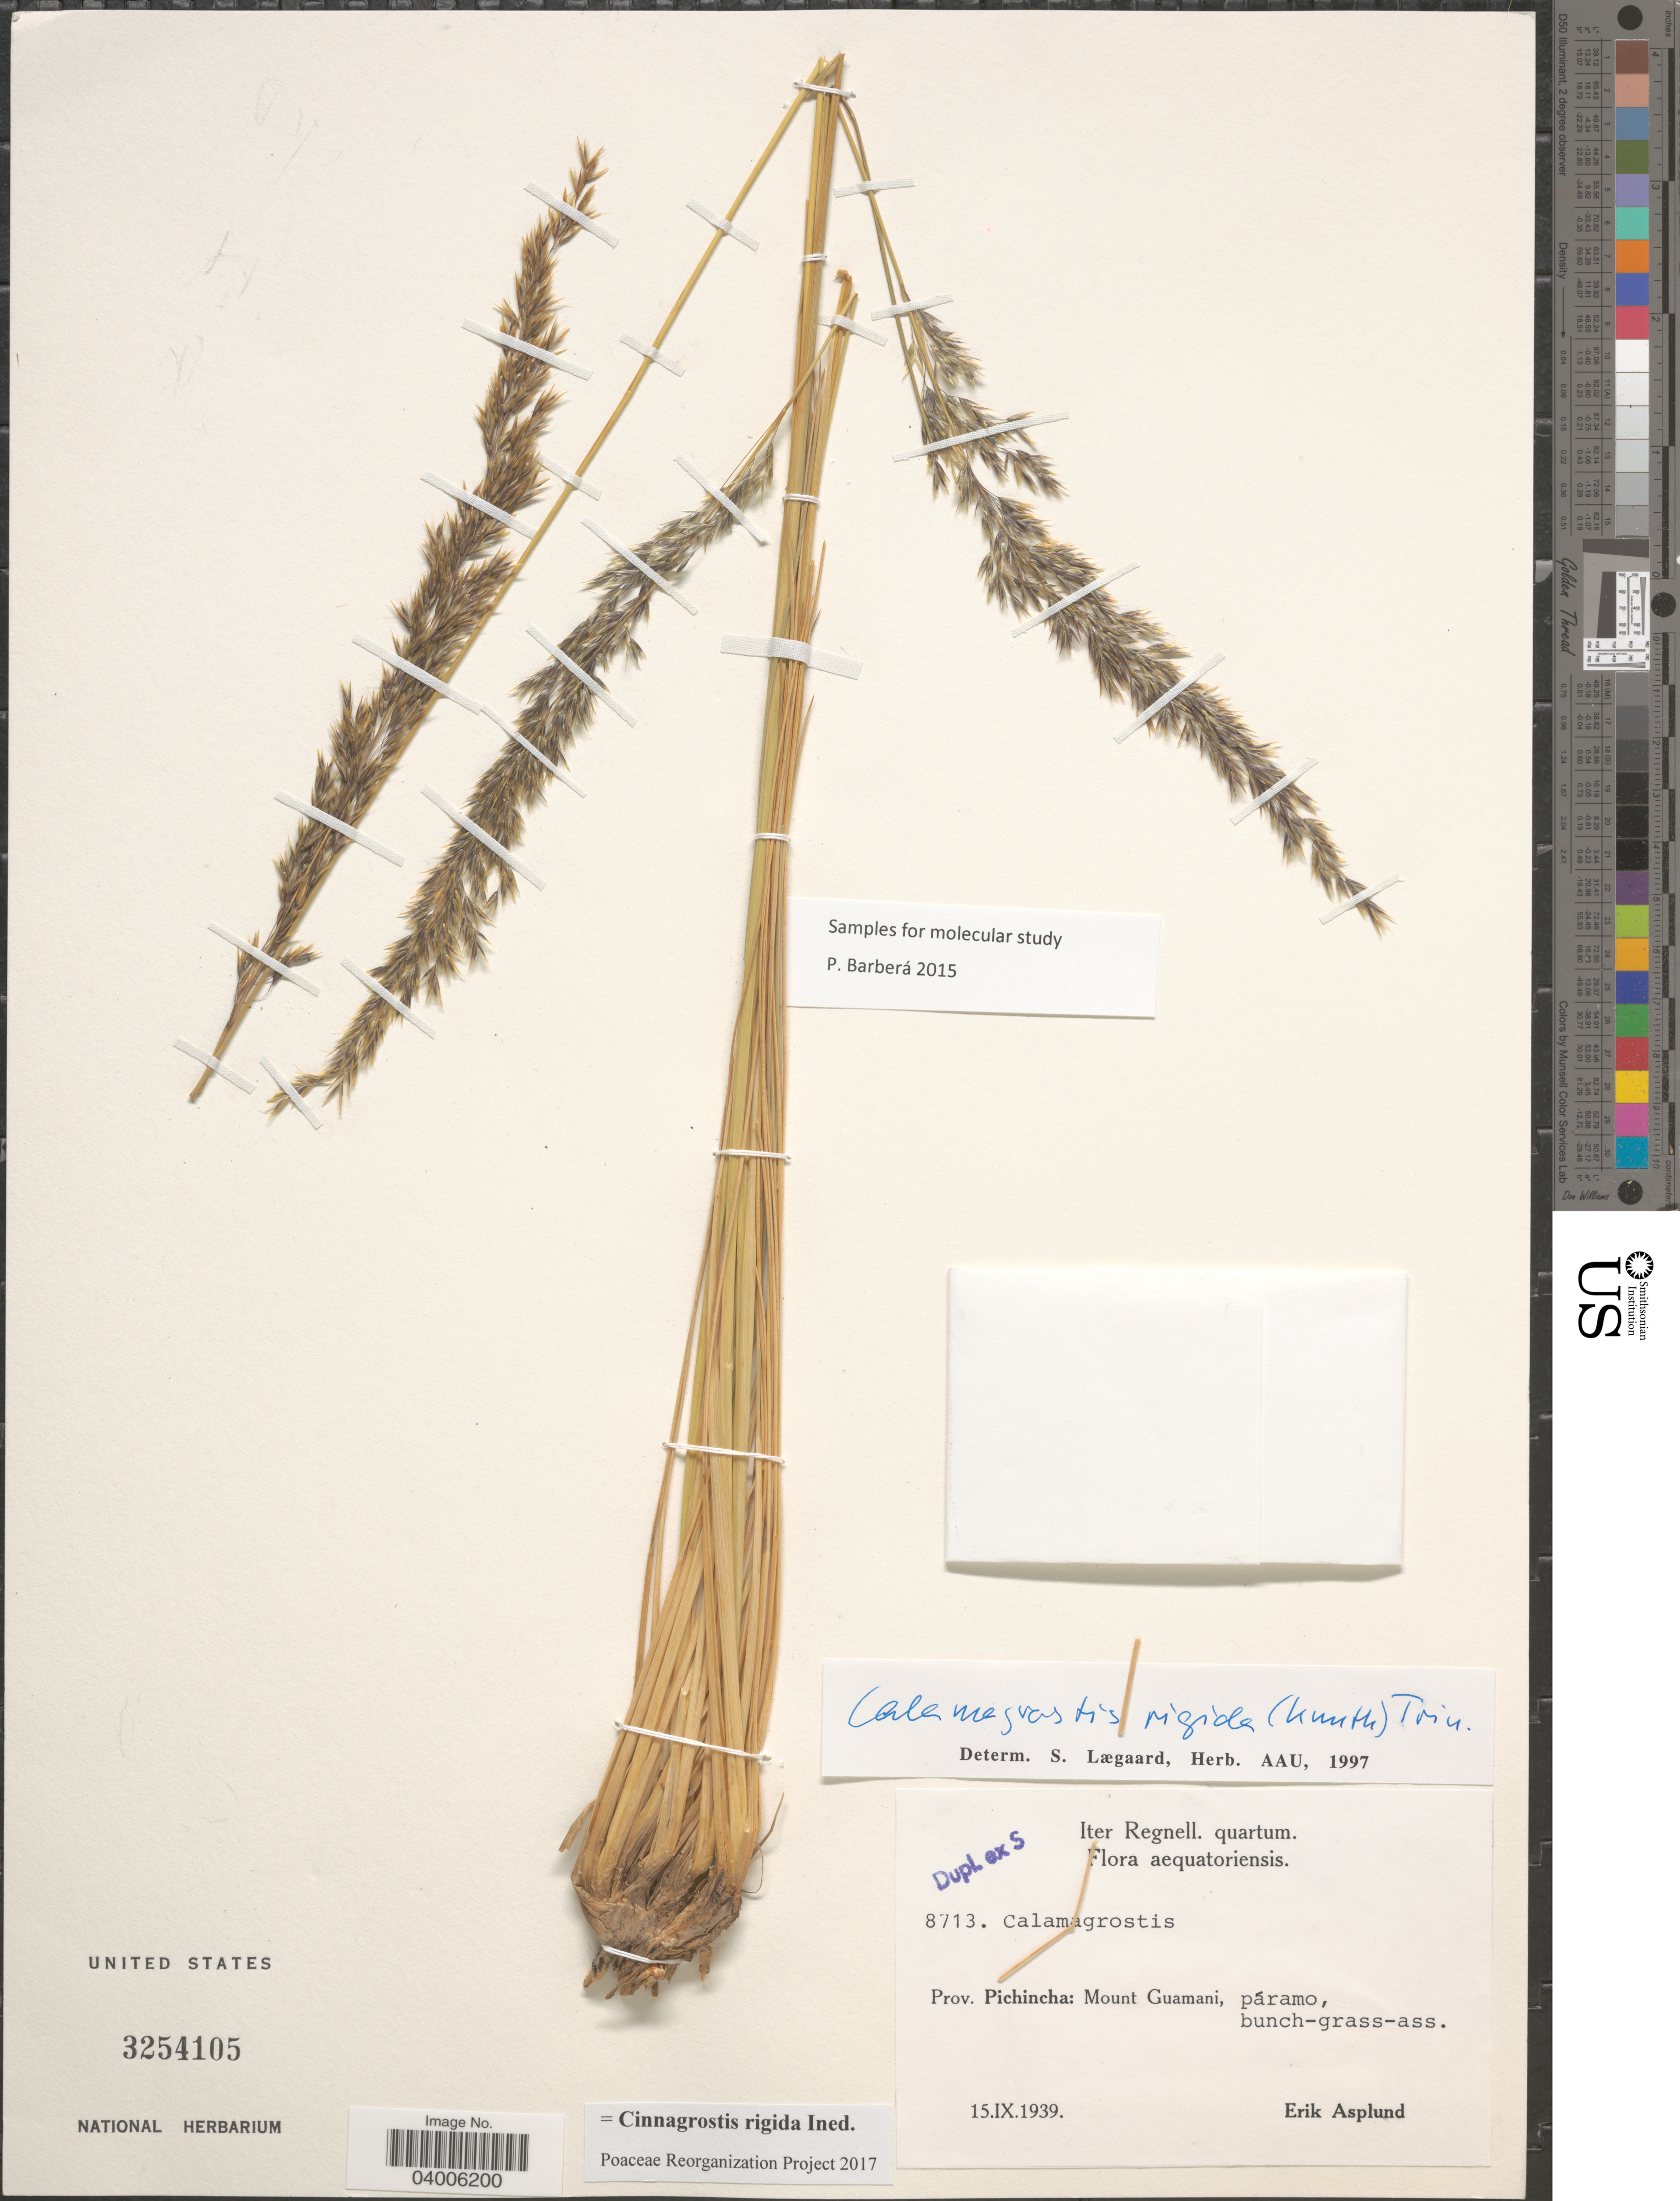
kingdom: Plantae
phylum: Tracheophyta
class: Liliopsida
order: Poales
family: Poaceae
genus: Cinnagrostis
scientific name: Cinnagrostis rigida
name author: (Kunth) P.M. Peterson et al.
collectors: E. Asplund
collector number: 8713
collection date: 1939-09-15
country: Ecuador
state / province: Pichincha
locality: Mount Guamani.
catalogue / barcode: US 3254105